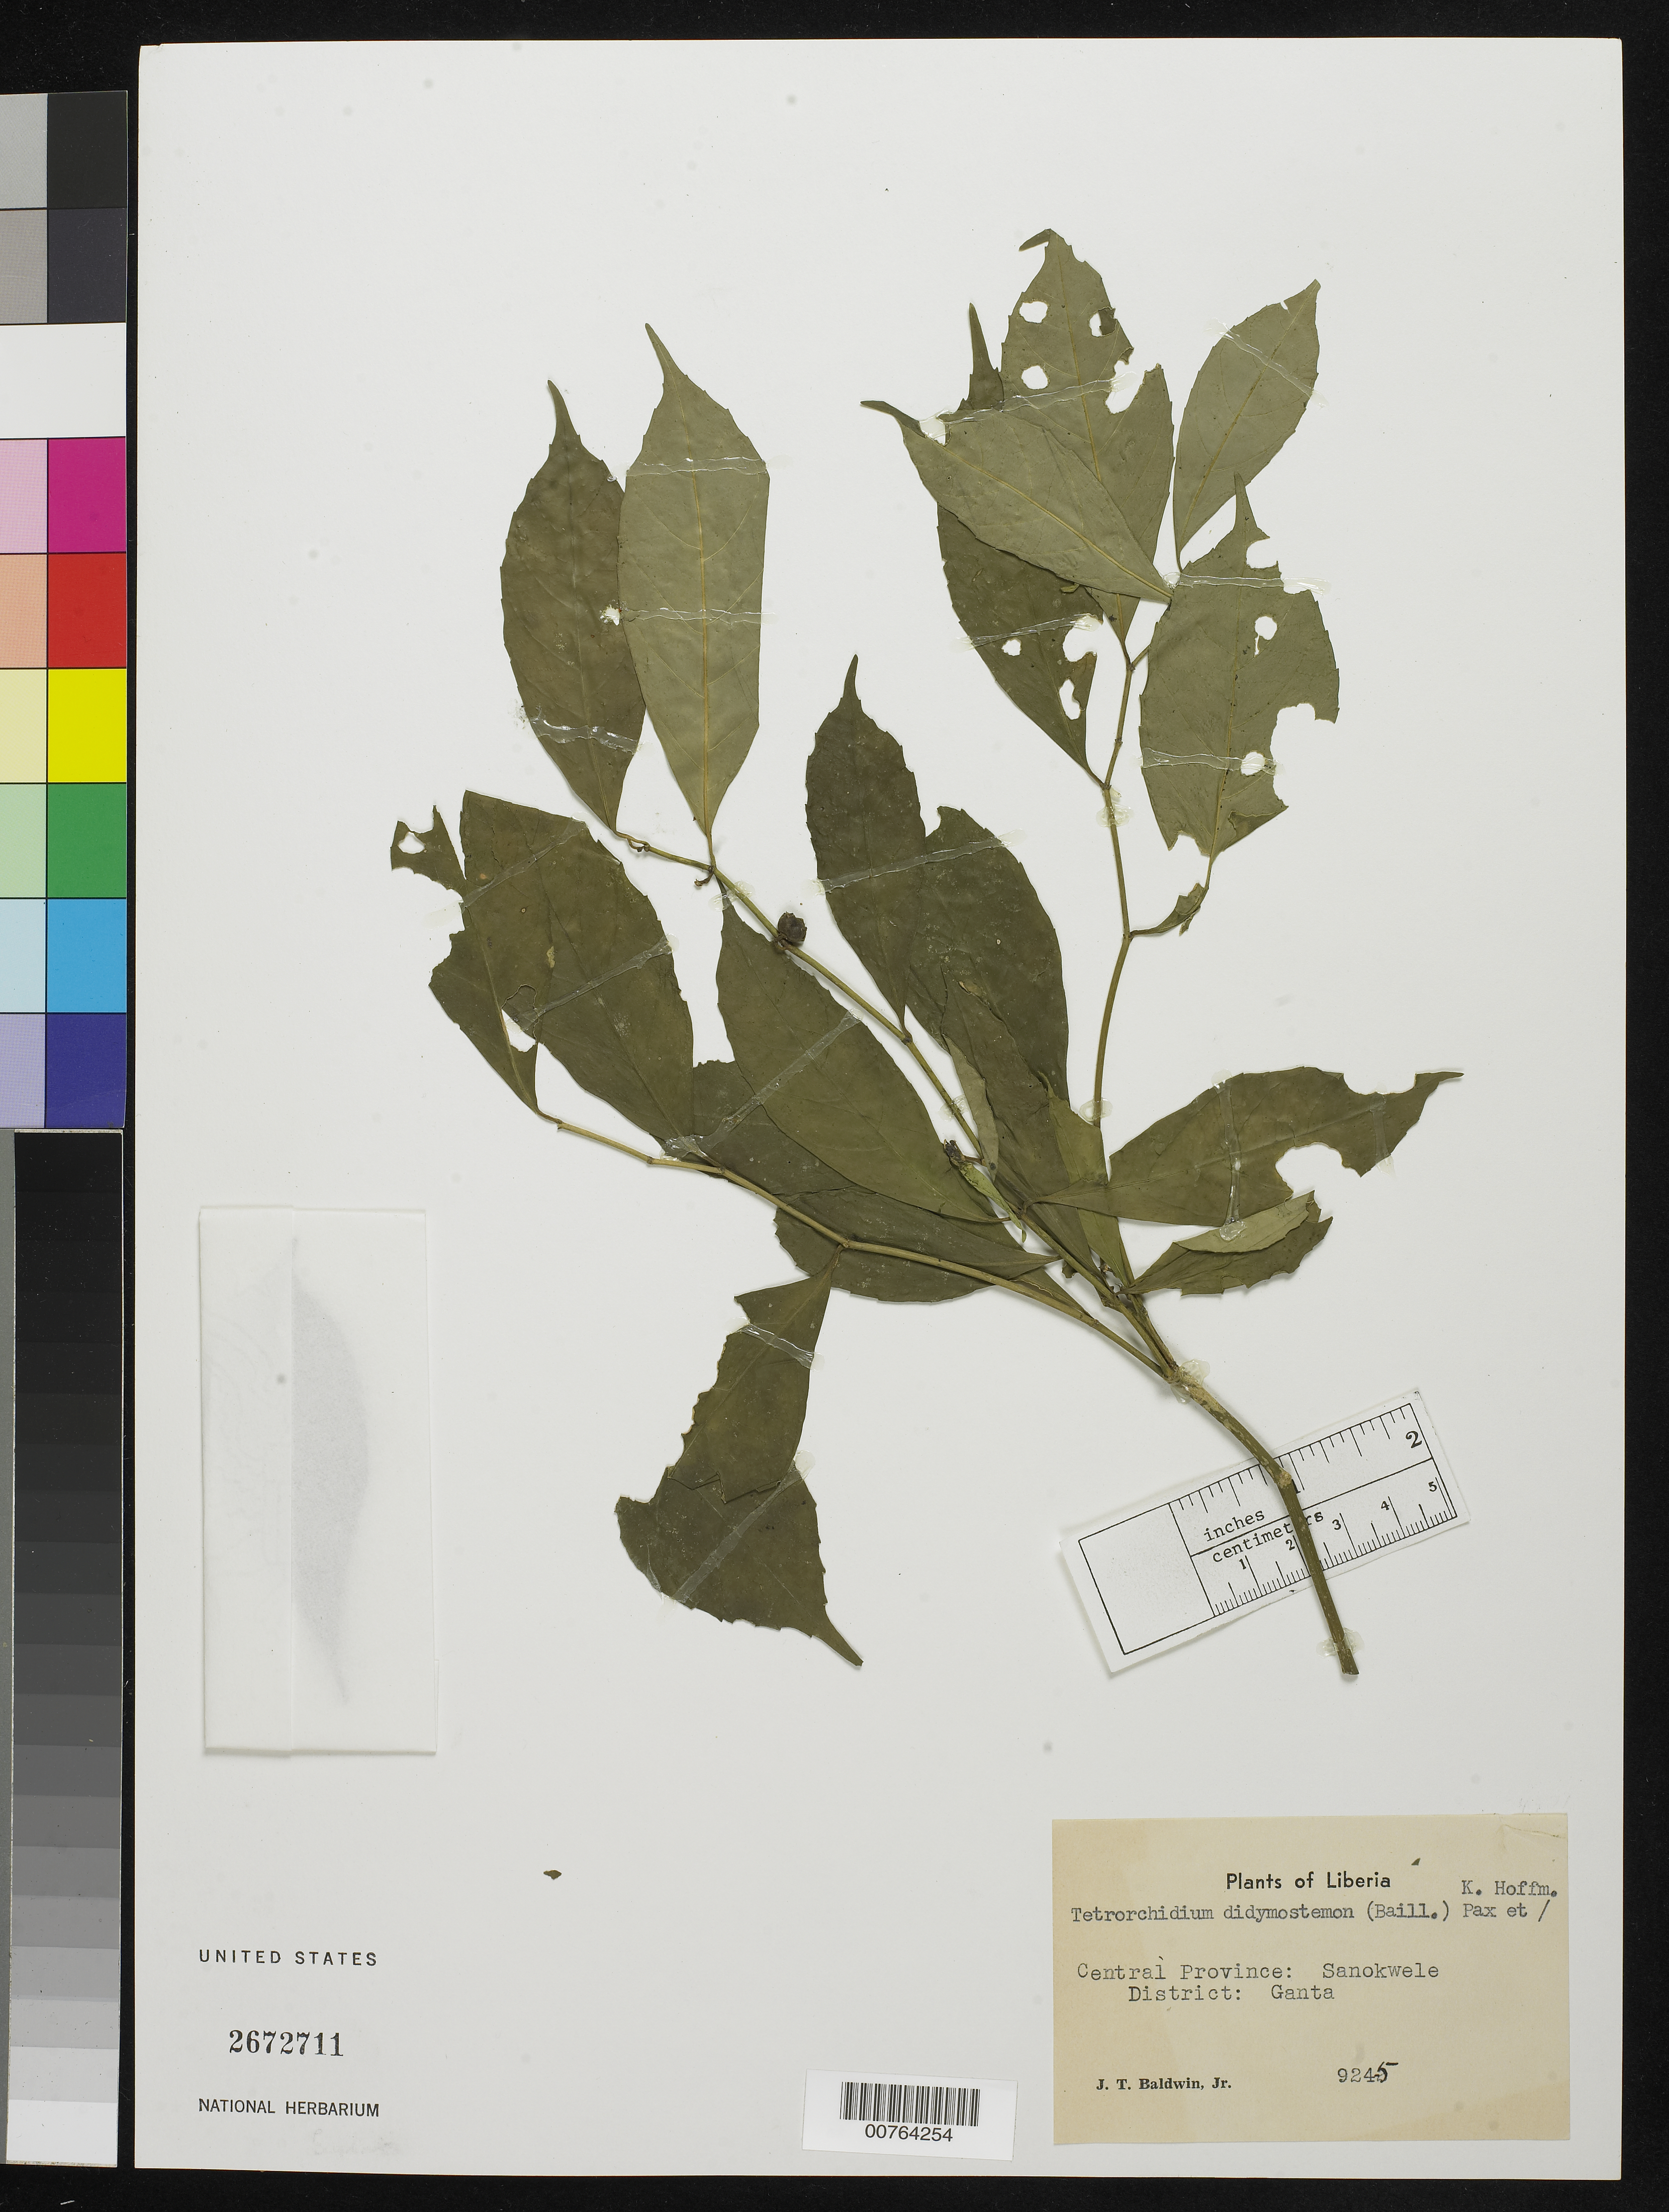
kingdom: Plantae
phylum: Tracheophyta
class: Magnoliopsida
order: Malpighiales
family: Euphorbiaceae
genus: Tetrorchidium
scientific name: Tetrorchidium didymostemon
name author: (Baill.) Pax & K. Hoffm.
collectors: J. T. Baldwin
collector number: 9245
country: Liberia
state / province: Nimba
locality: Central Province: Sanokwele District, Ganta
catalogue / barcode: US 2672711